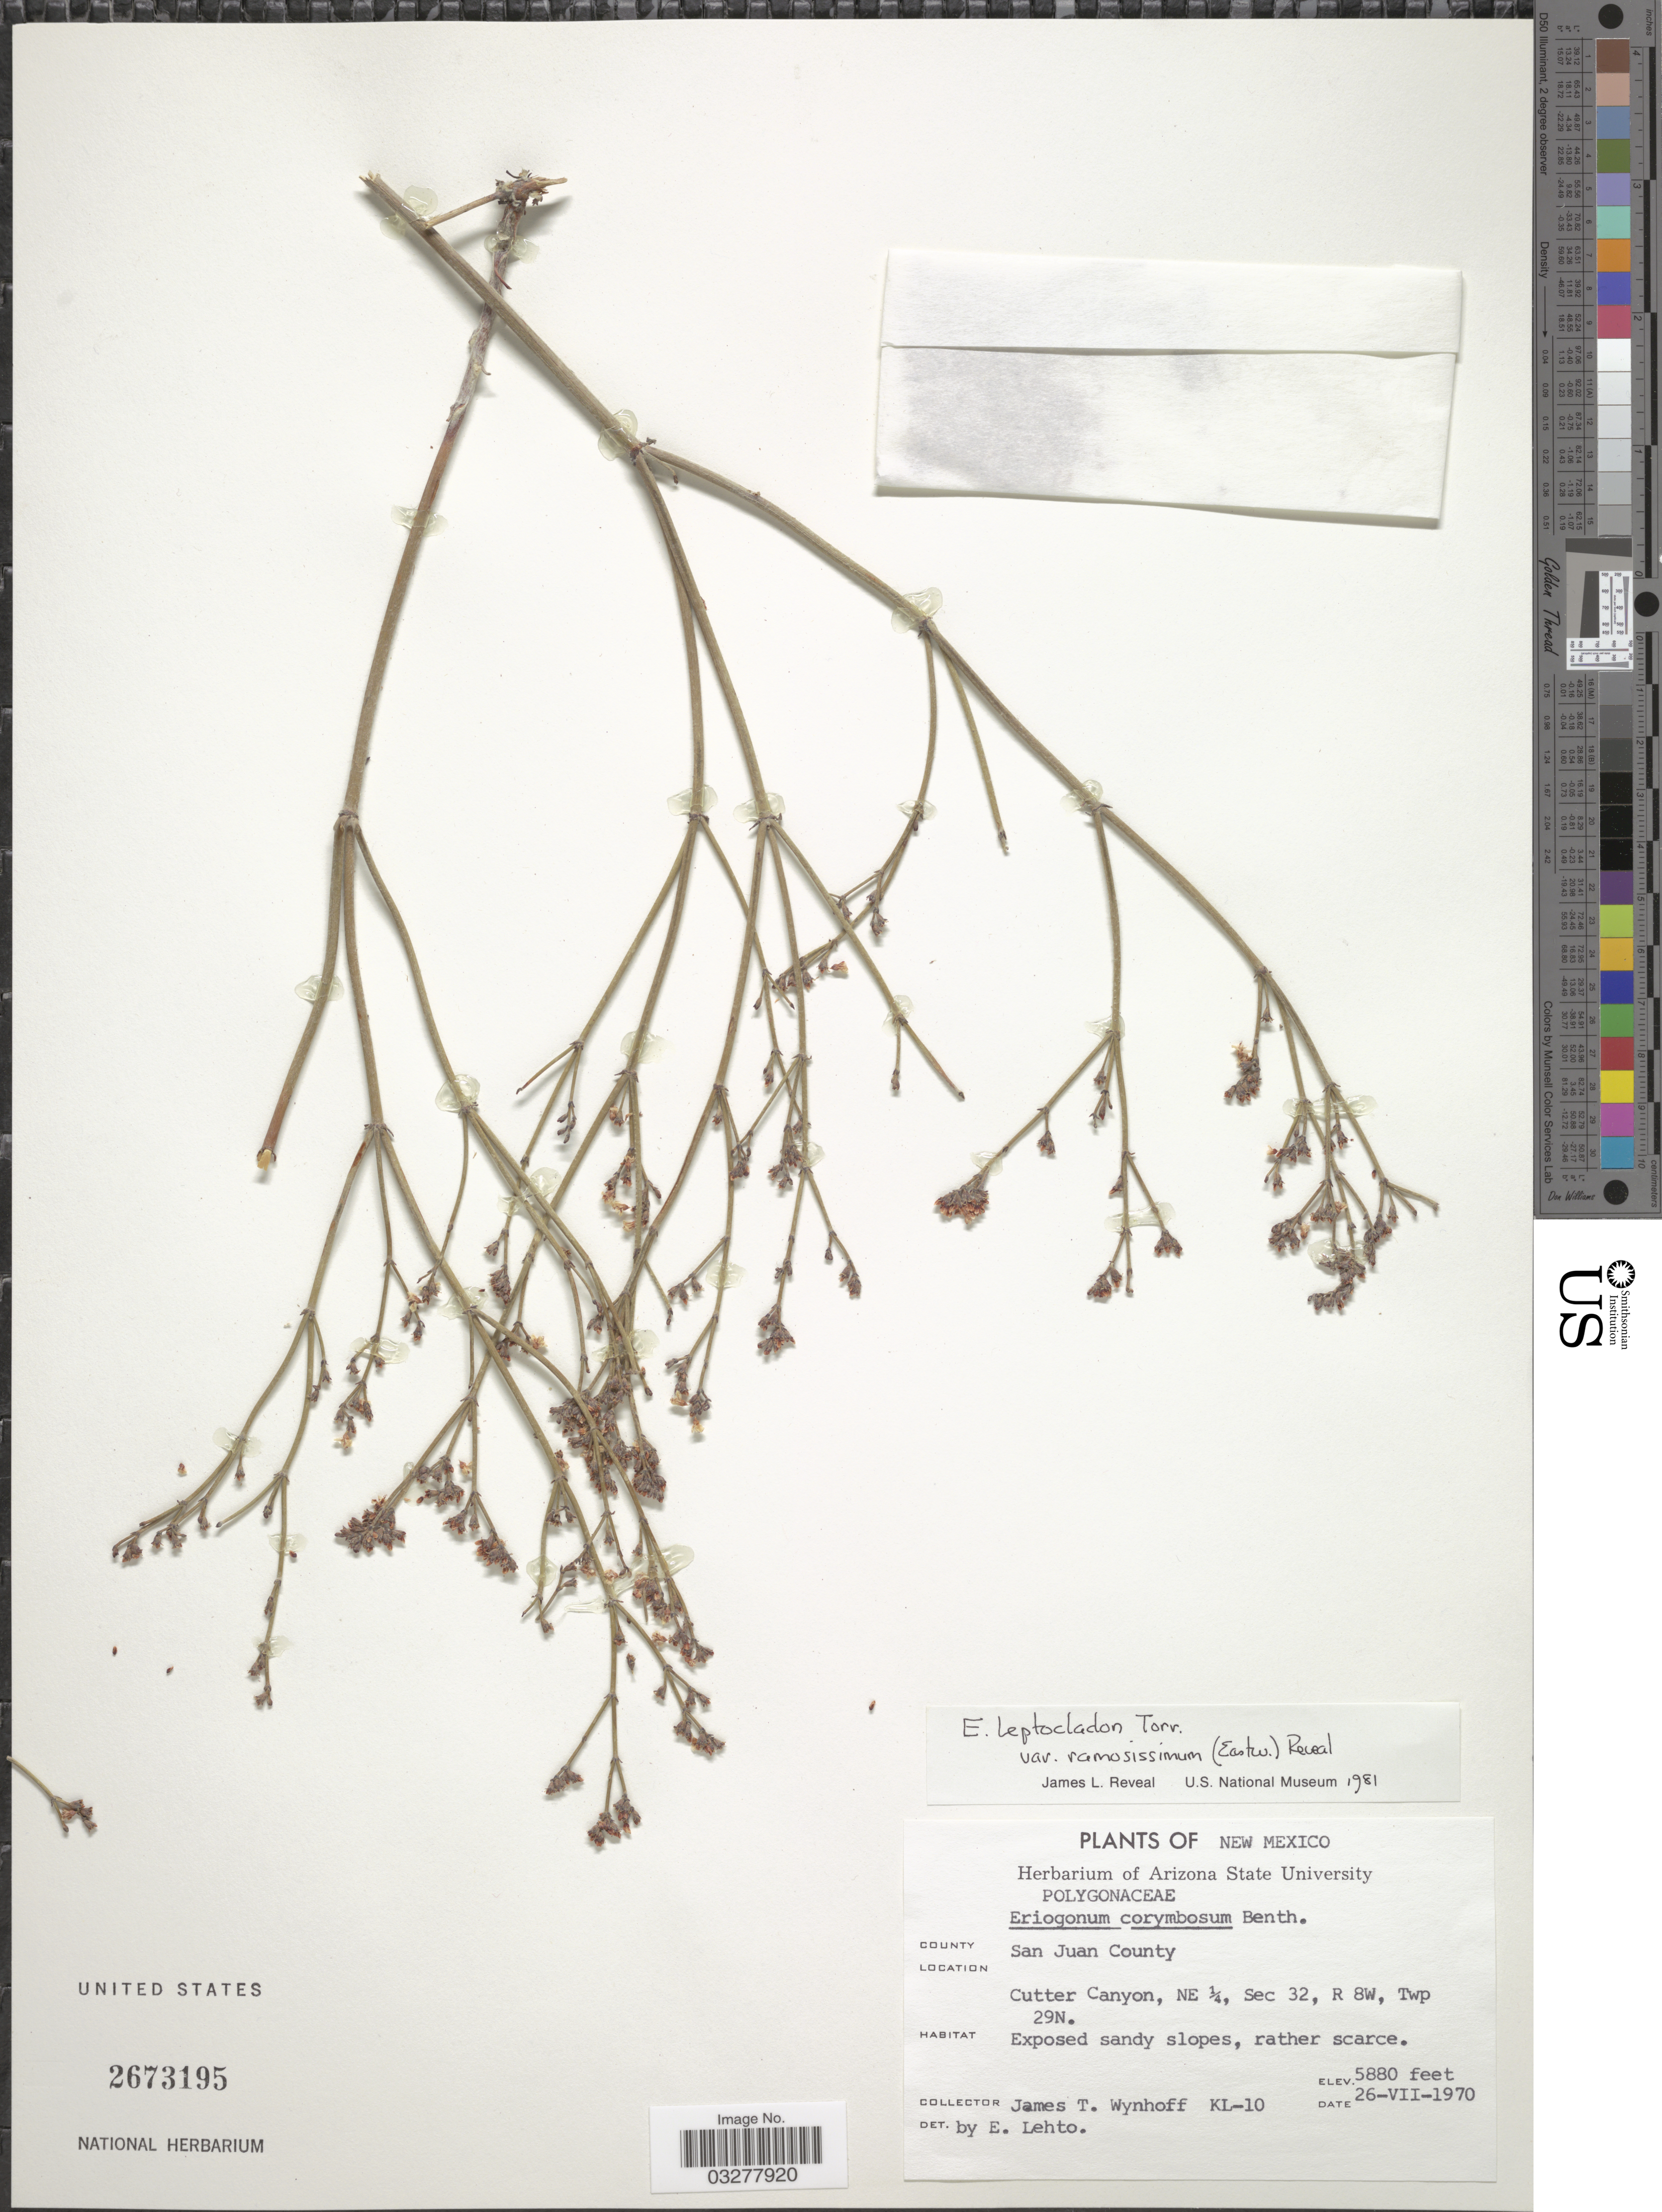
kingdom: Plantae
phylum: Tracheophyta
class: Magnoliopsida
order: Caryophyllales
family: Polygonaceae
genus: Eriogonum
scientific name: Eriogonum leptocladon var. ramosissimum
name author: (Eastw.) Reveal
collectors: J. Wynhoff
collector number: KL-10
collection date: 1970-07-26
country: United States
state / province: New Mexico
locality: San Juan County. Cutter Canyon, NE ¼, Sec 32, R 8W, Twp 29N.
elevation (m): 1792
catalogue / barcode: US 2673195